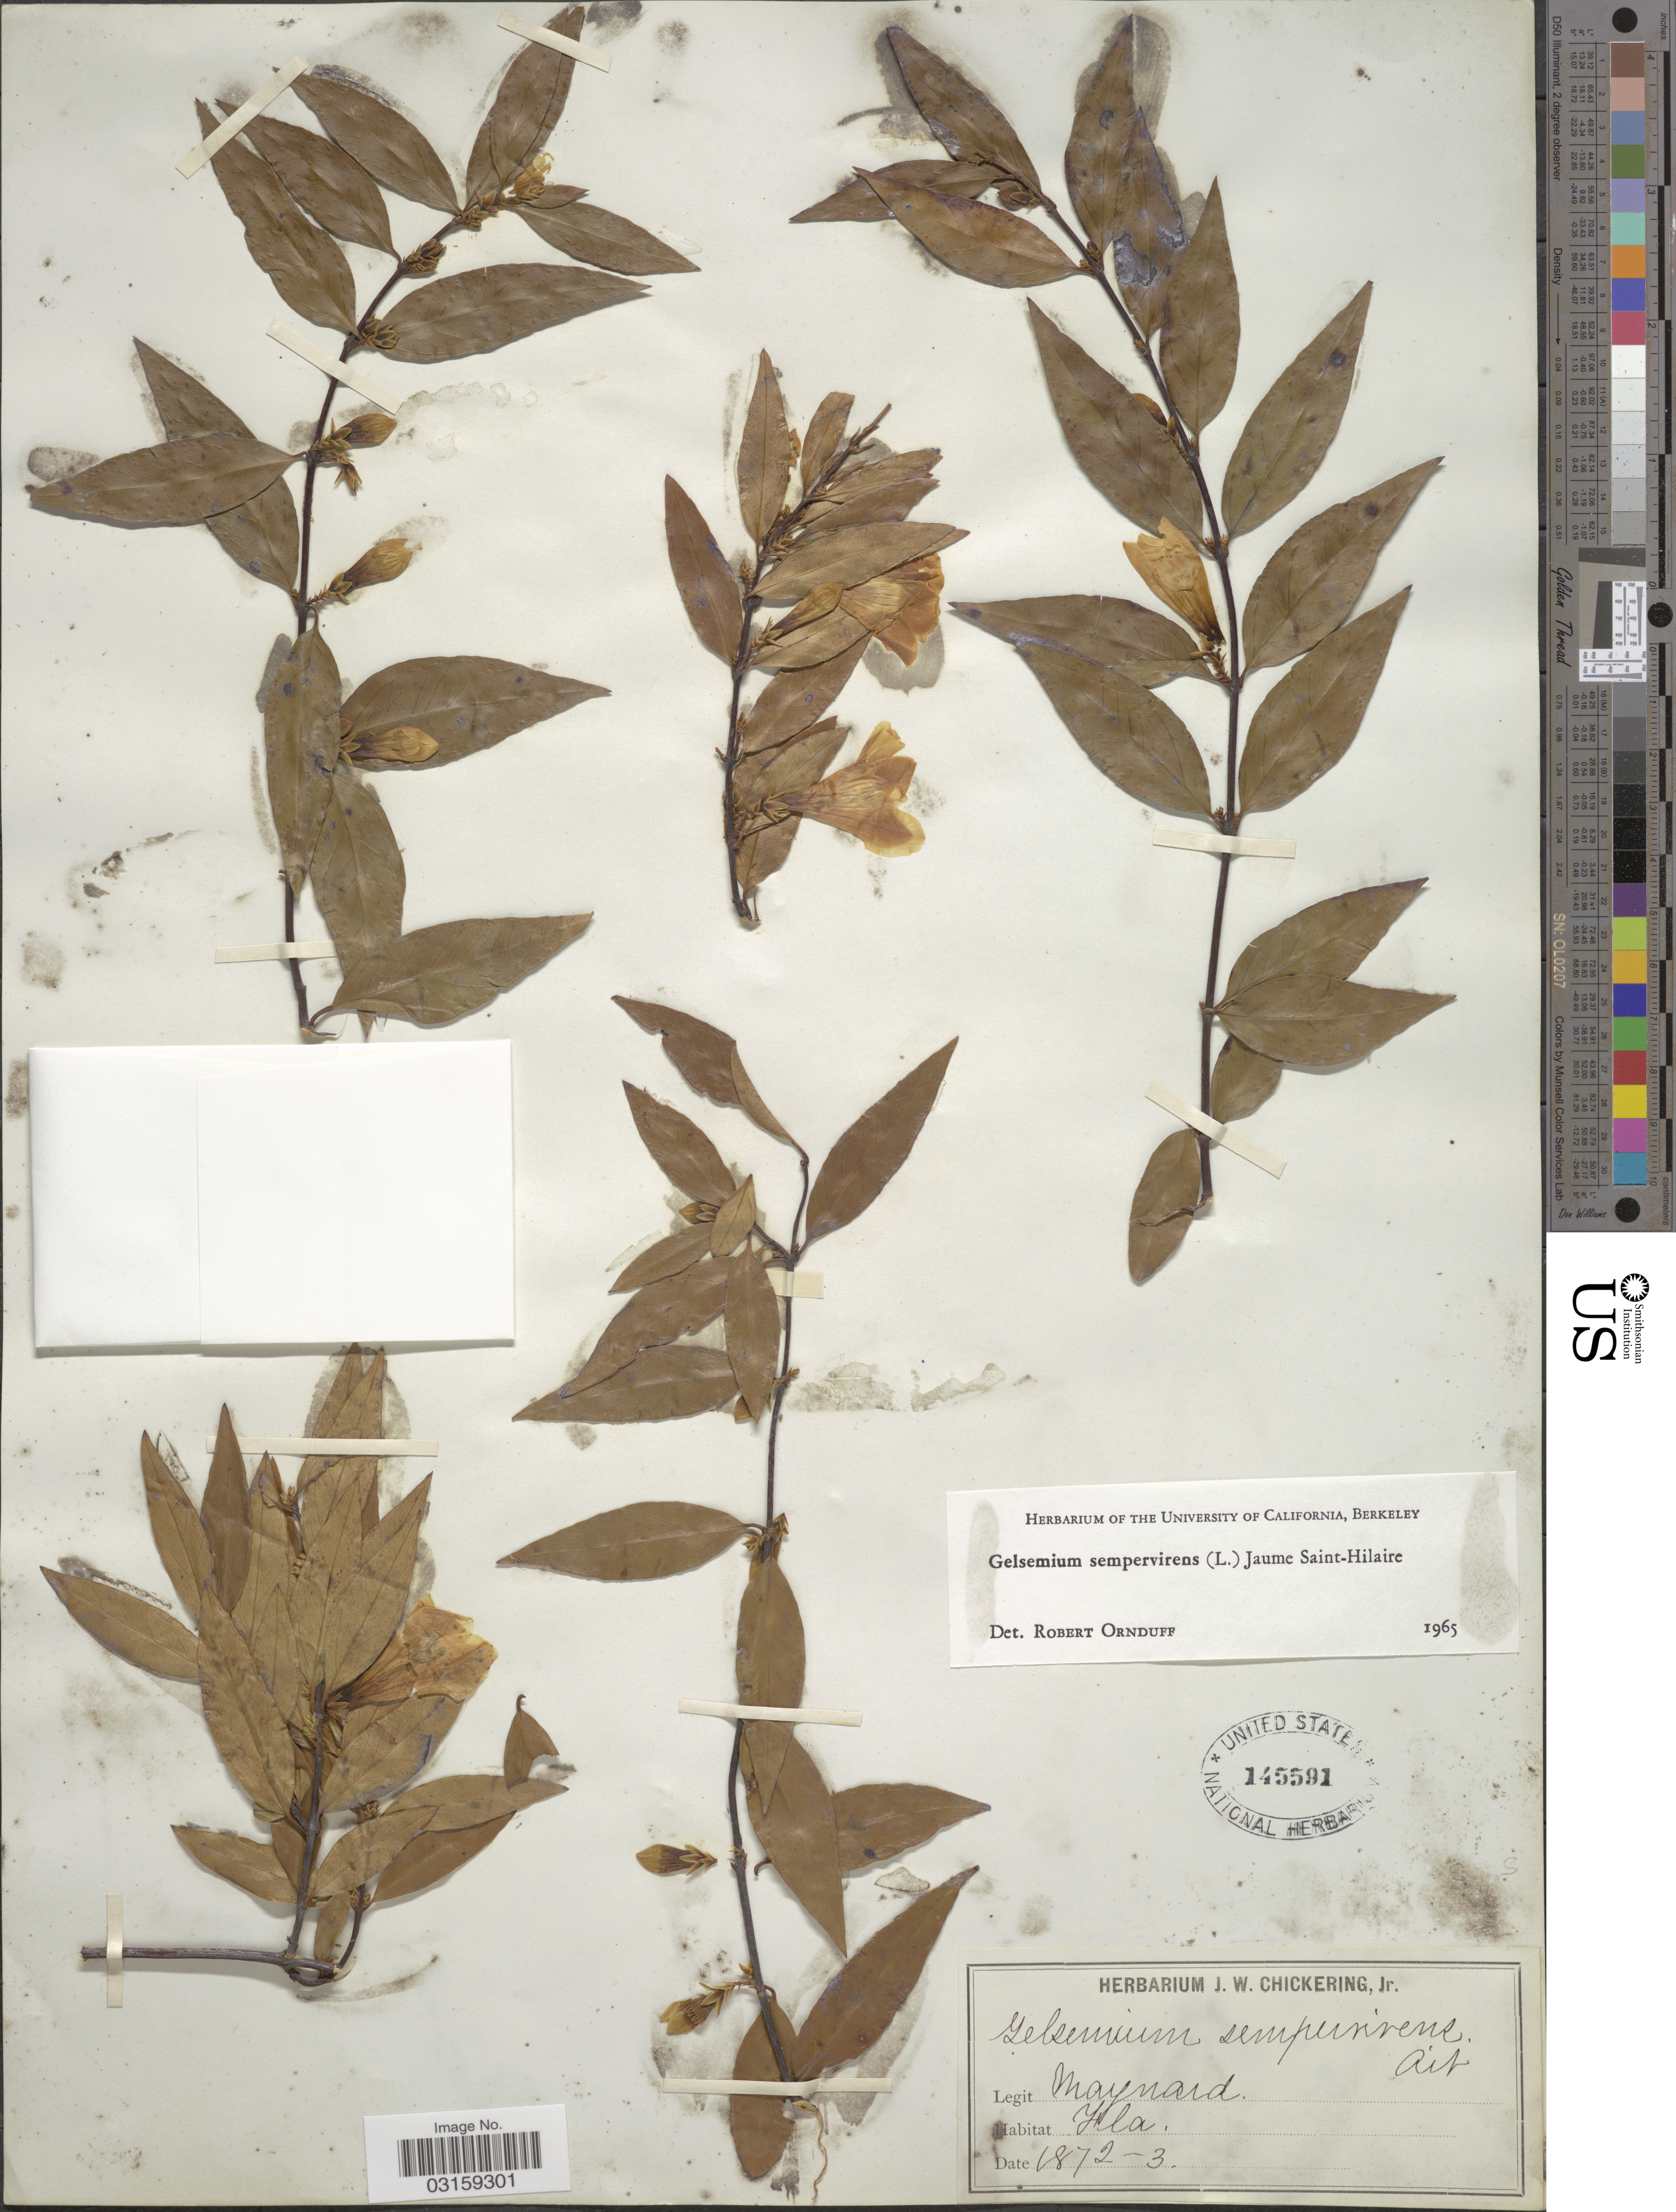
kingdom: Plantae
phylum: Tracheophyta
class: Magnoliopsida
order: Gentianales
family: Gelsemiaceae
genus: Gelsemium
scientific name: Gelsemium sempervirens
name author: (L.) J. St.-Hil.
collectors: Maynard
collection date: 1872-03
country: United States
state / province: Florida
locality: Fla.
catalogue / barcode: US 145591